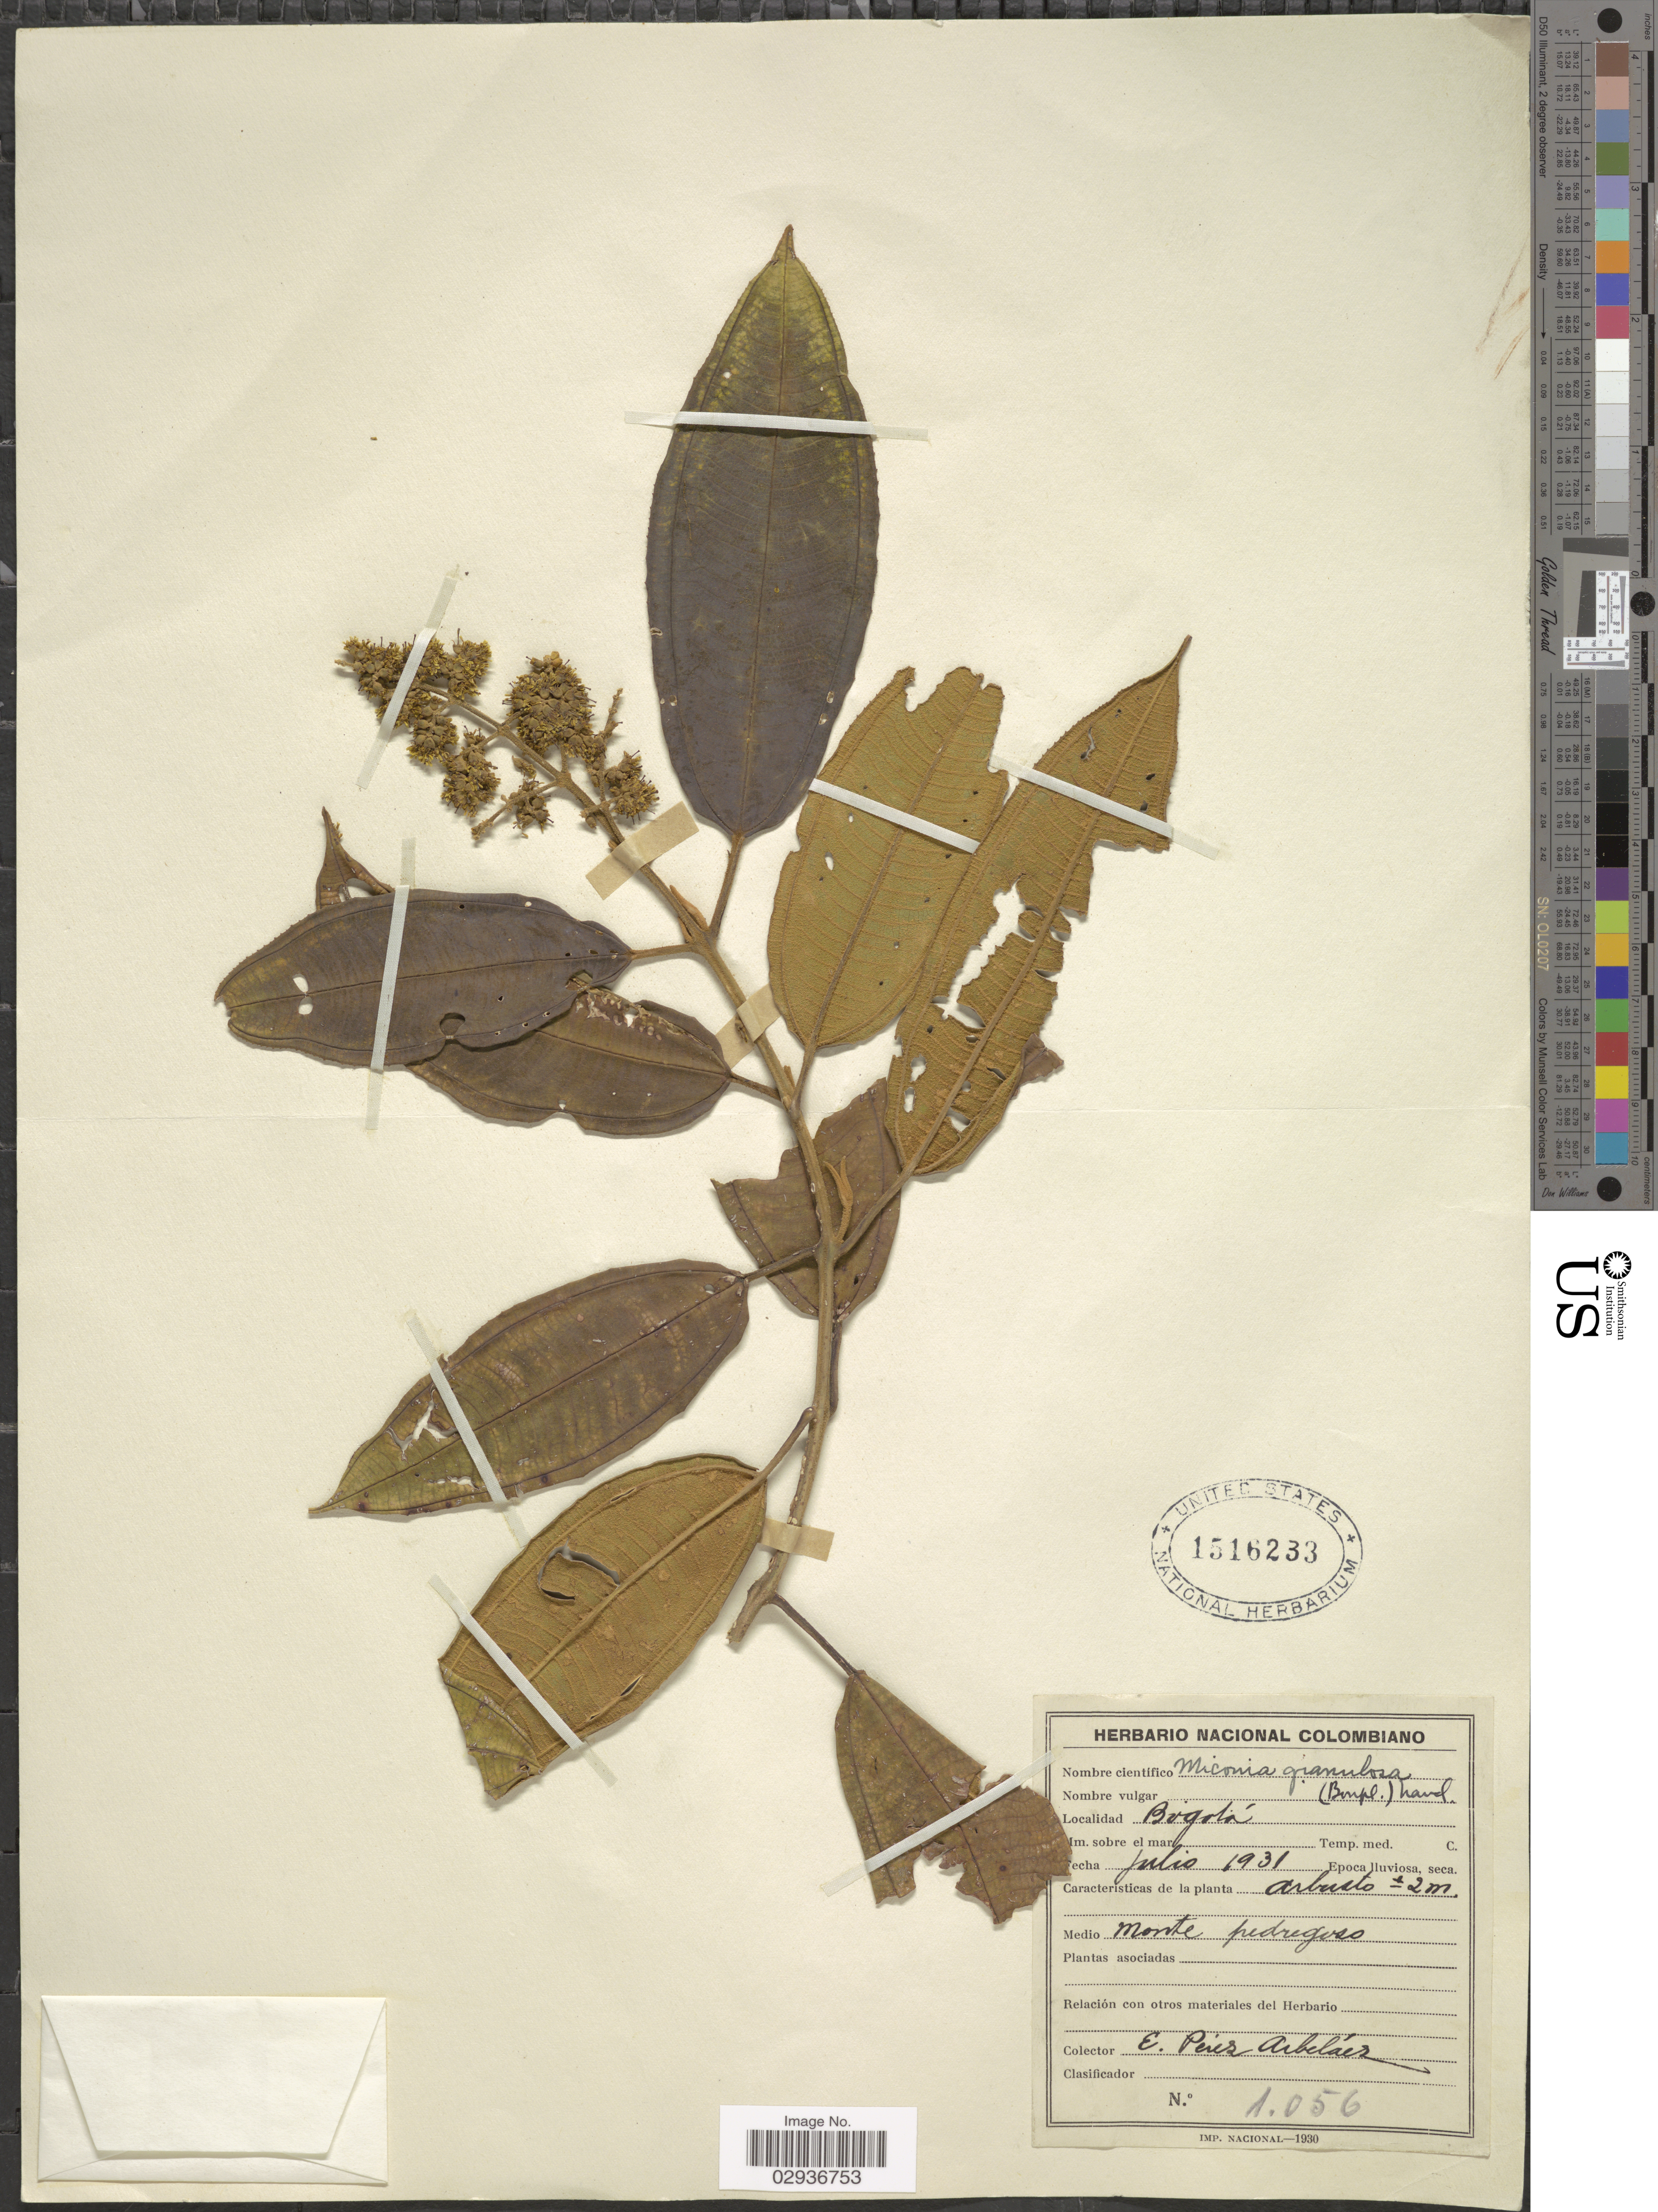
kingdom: Plantae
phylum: Tracheophyta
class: Magnoliopsida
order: Myrtales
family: Melastomataceae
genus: Miconia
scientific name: Miconia biappendiculata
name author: (Naudin) L. Uribe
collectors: E. Pérez Arbeláez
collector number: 1056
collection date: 1931-07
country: Colombia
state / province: Bogota D.C.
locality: Bogotá.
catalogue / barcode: US 1516233